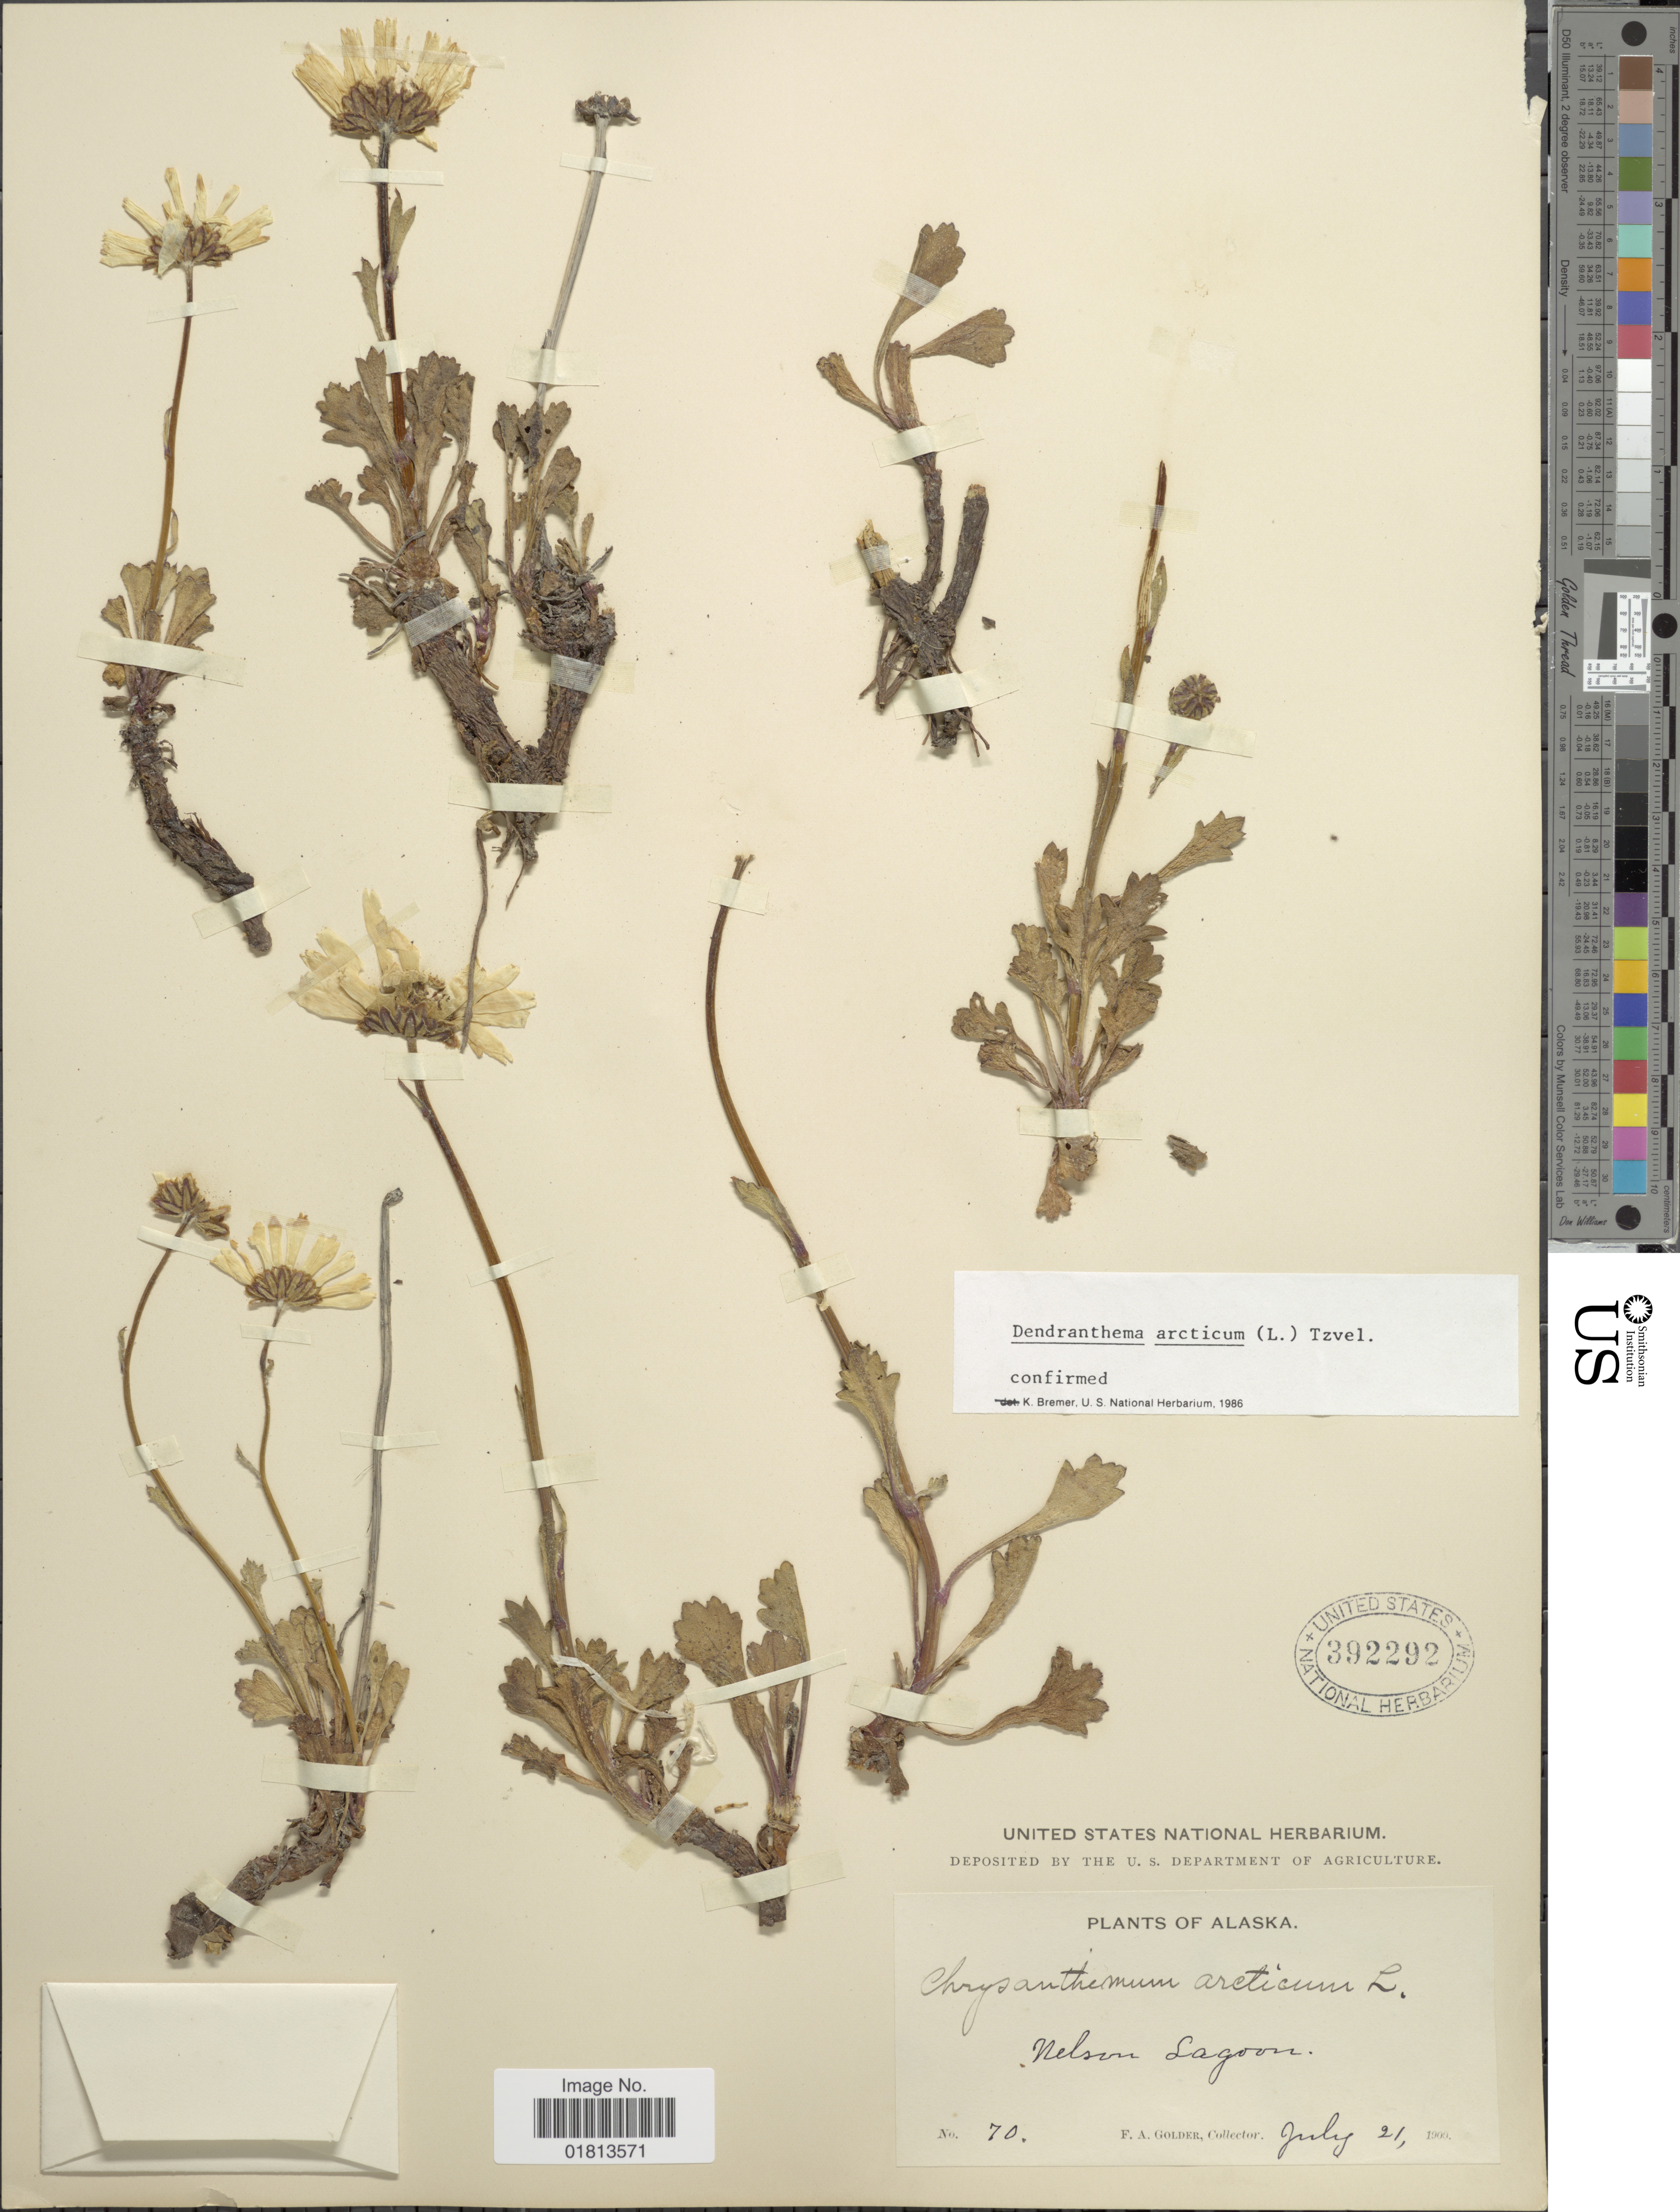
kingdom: Plantae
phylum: Tracheophyta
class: Magnoliopsida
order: Asterales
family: Asteraceae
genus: Dendranthema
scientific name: Dendranthema arcticum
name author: (L.) Tzvelev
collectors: F. Golder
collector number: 70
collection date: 1900-07-21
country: United States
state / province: Alaska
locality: Nelson Lagoon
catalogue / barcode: US 392292